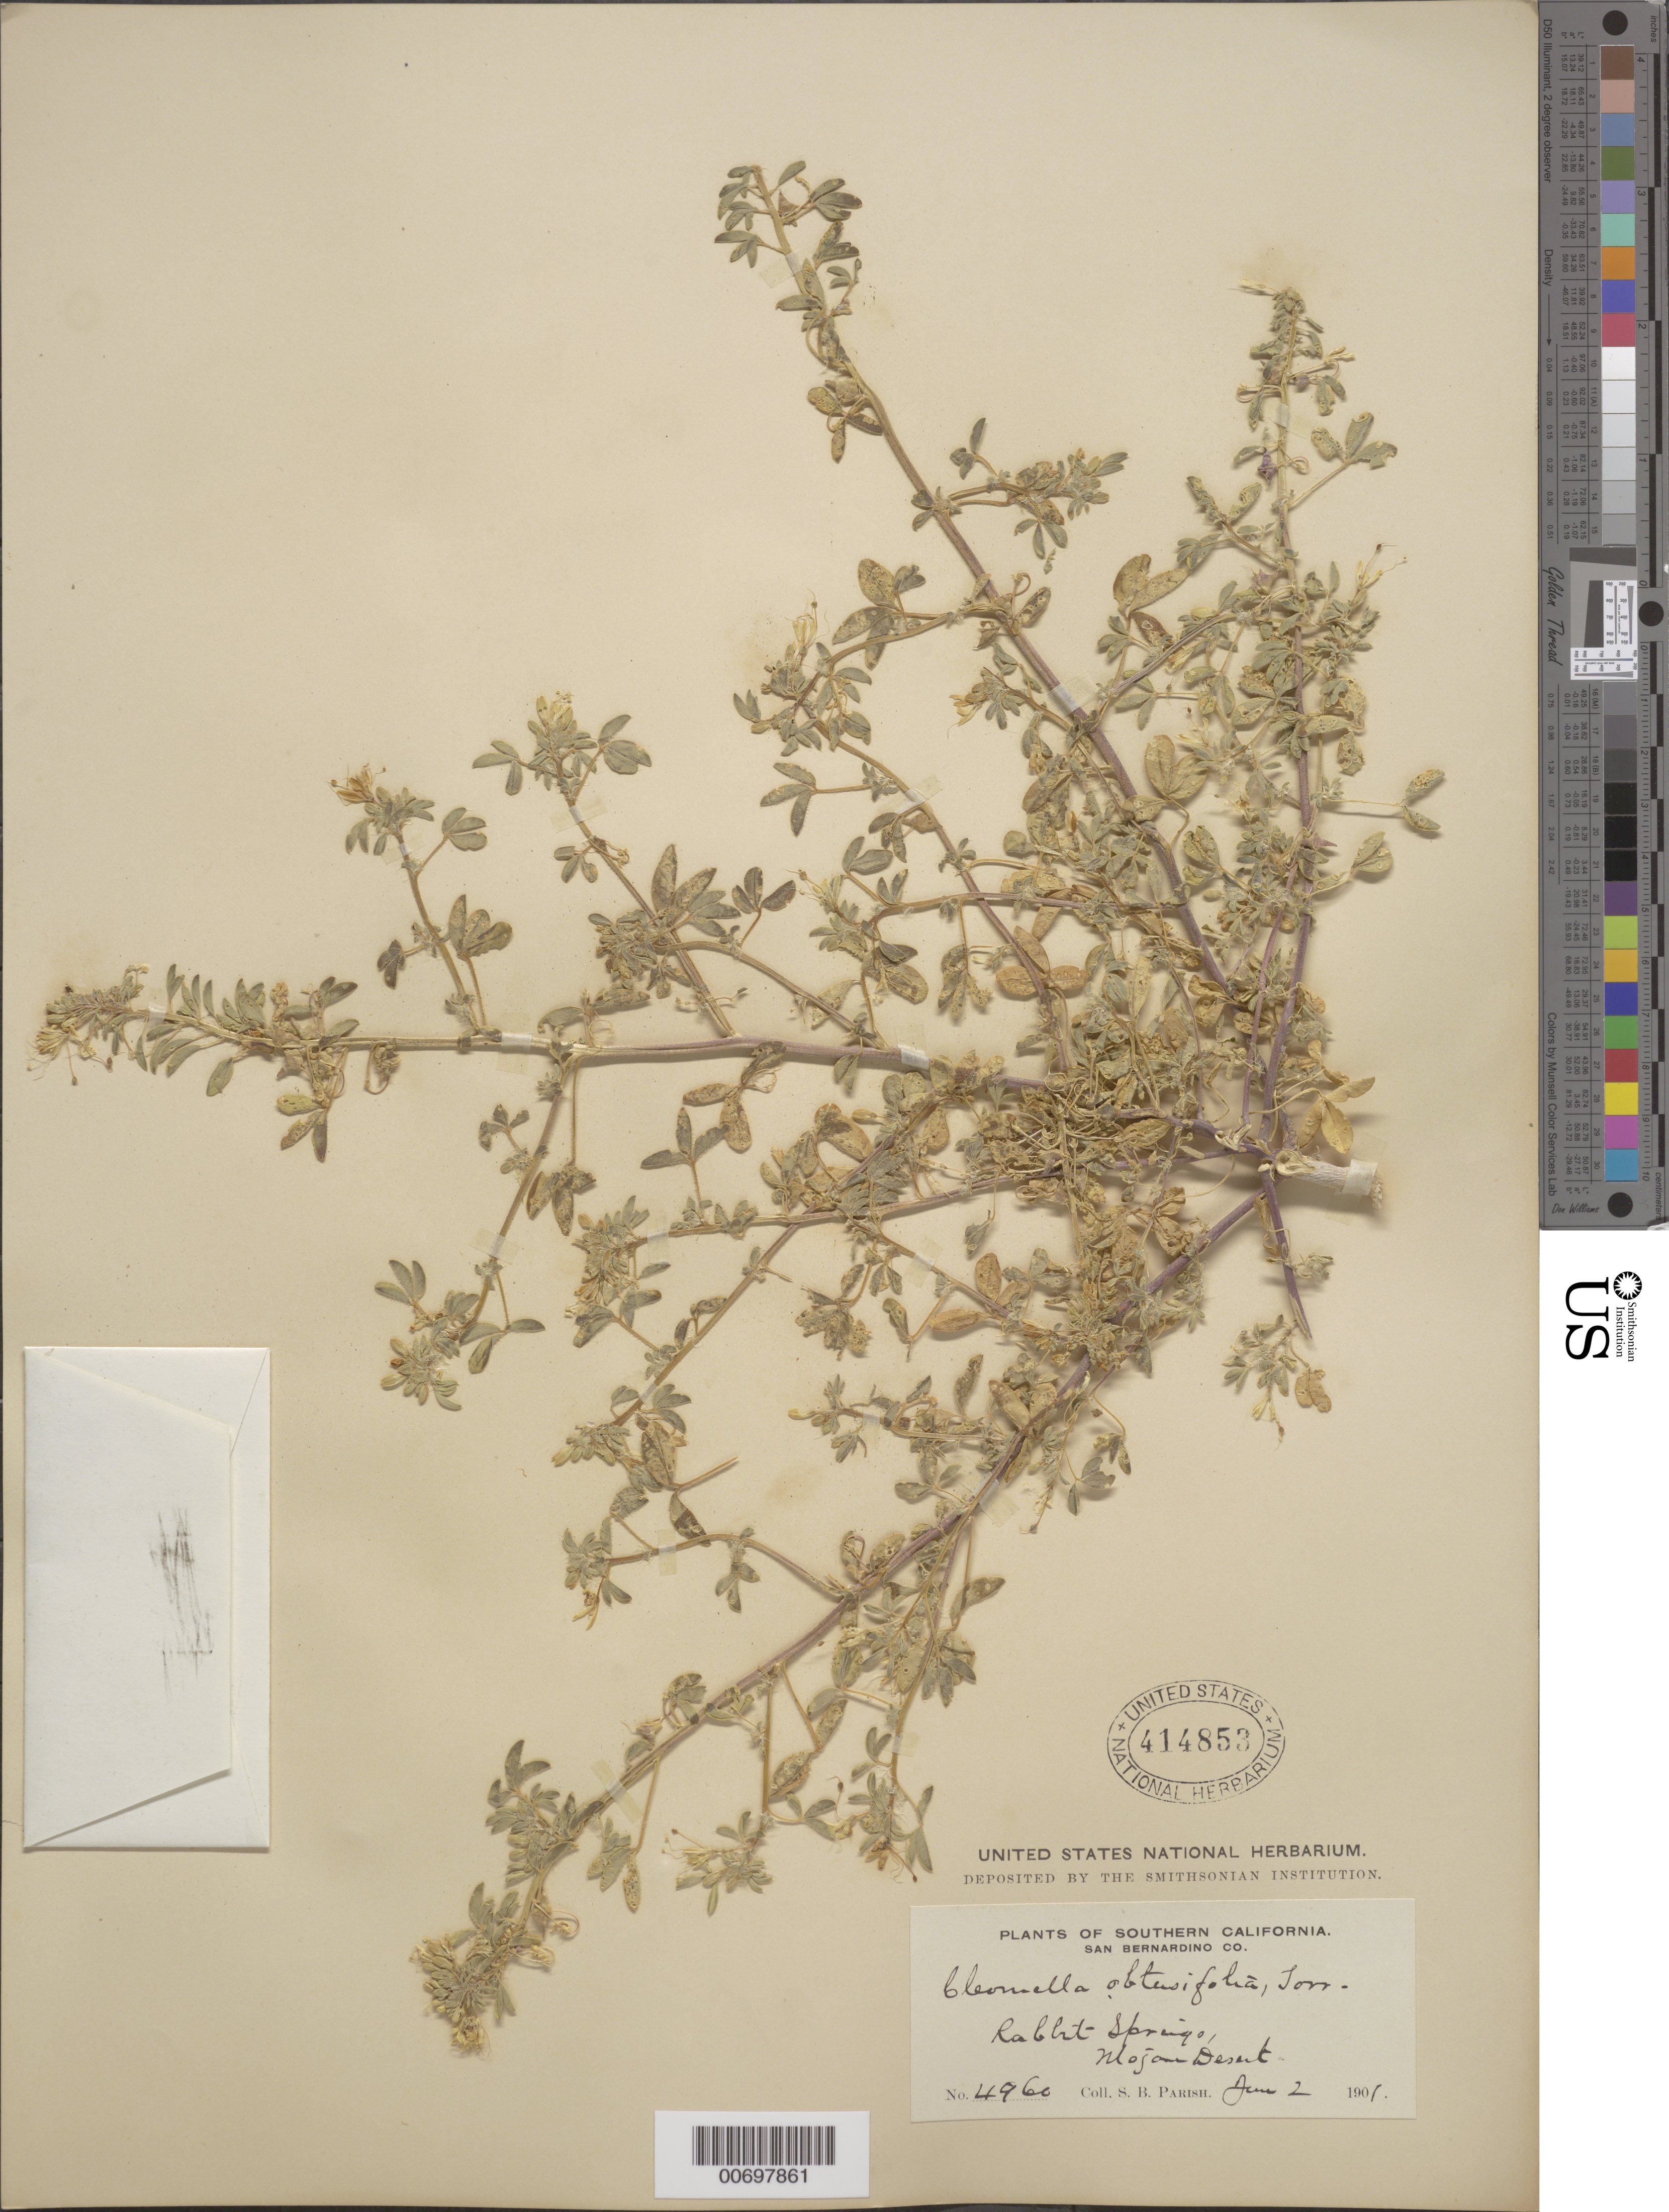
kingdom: Plantae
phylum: Tracheophyta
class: Magnoliopsida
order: Brassicales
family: Cleomaceae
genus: Cleomella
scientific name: Cleomella obtusifolia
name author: Torr. & Frém.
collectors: S. B. Parish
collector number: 4960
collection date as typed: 02 Jun 1901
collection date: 1901-06-02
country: United States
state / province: California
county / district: San Bernardino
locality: Rabbit Springs, Mojave Desert.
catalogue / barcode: US 414853